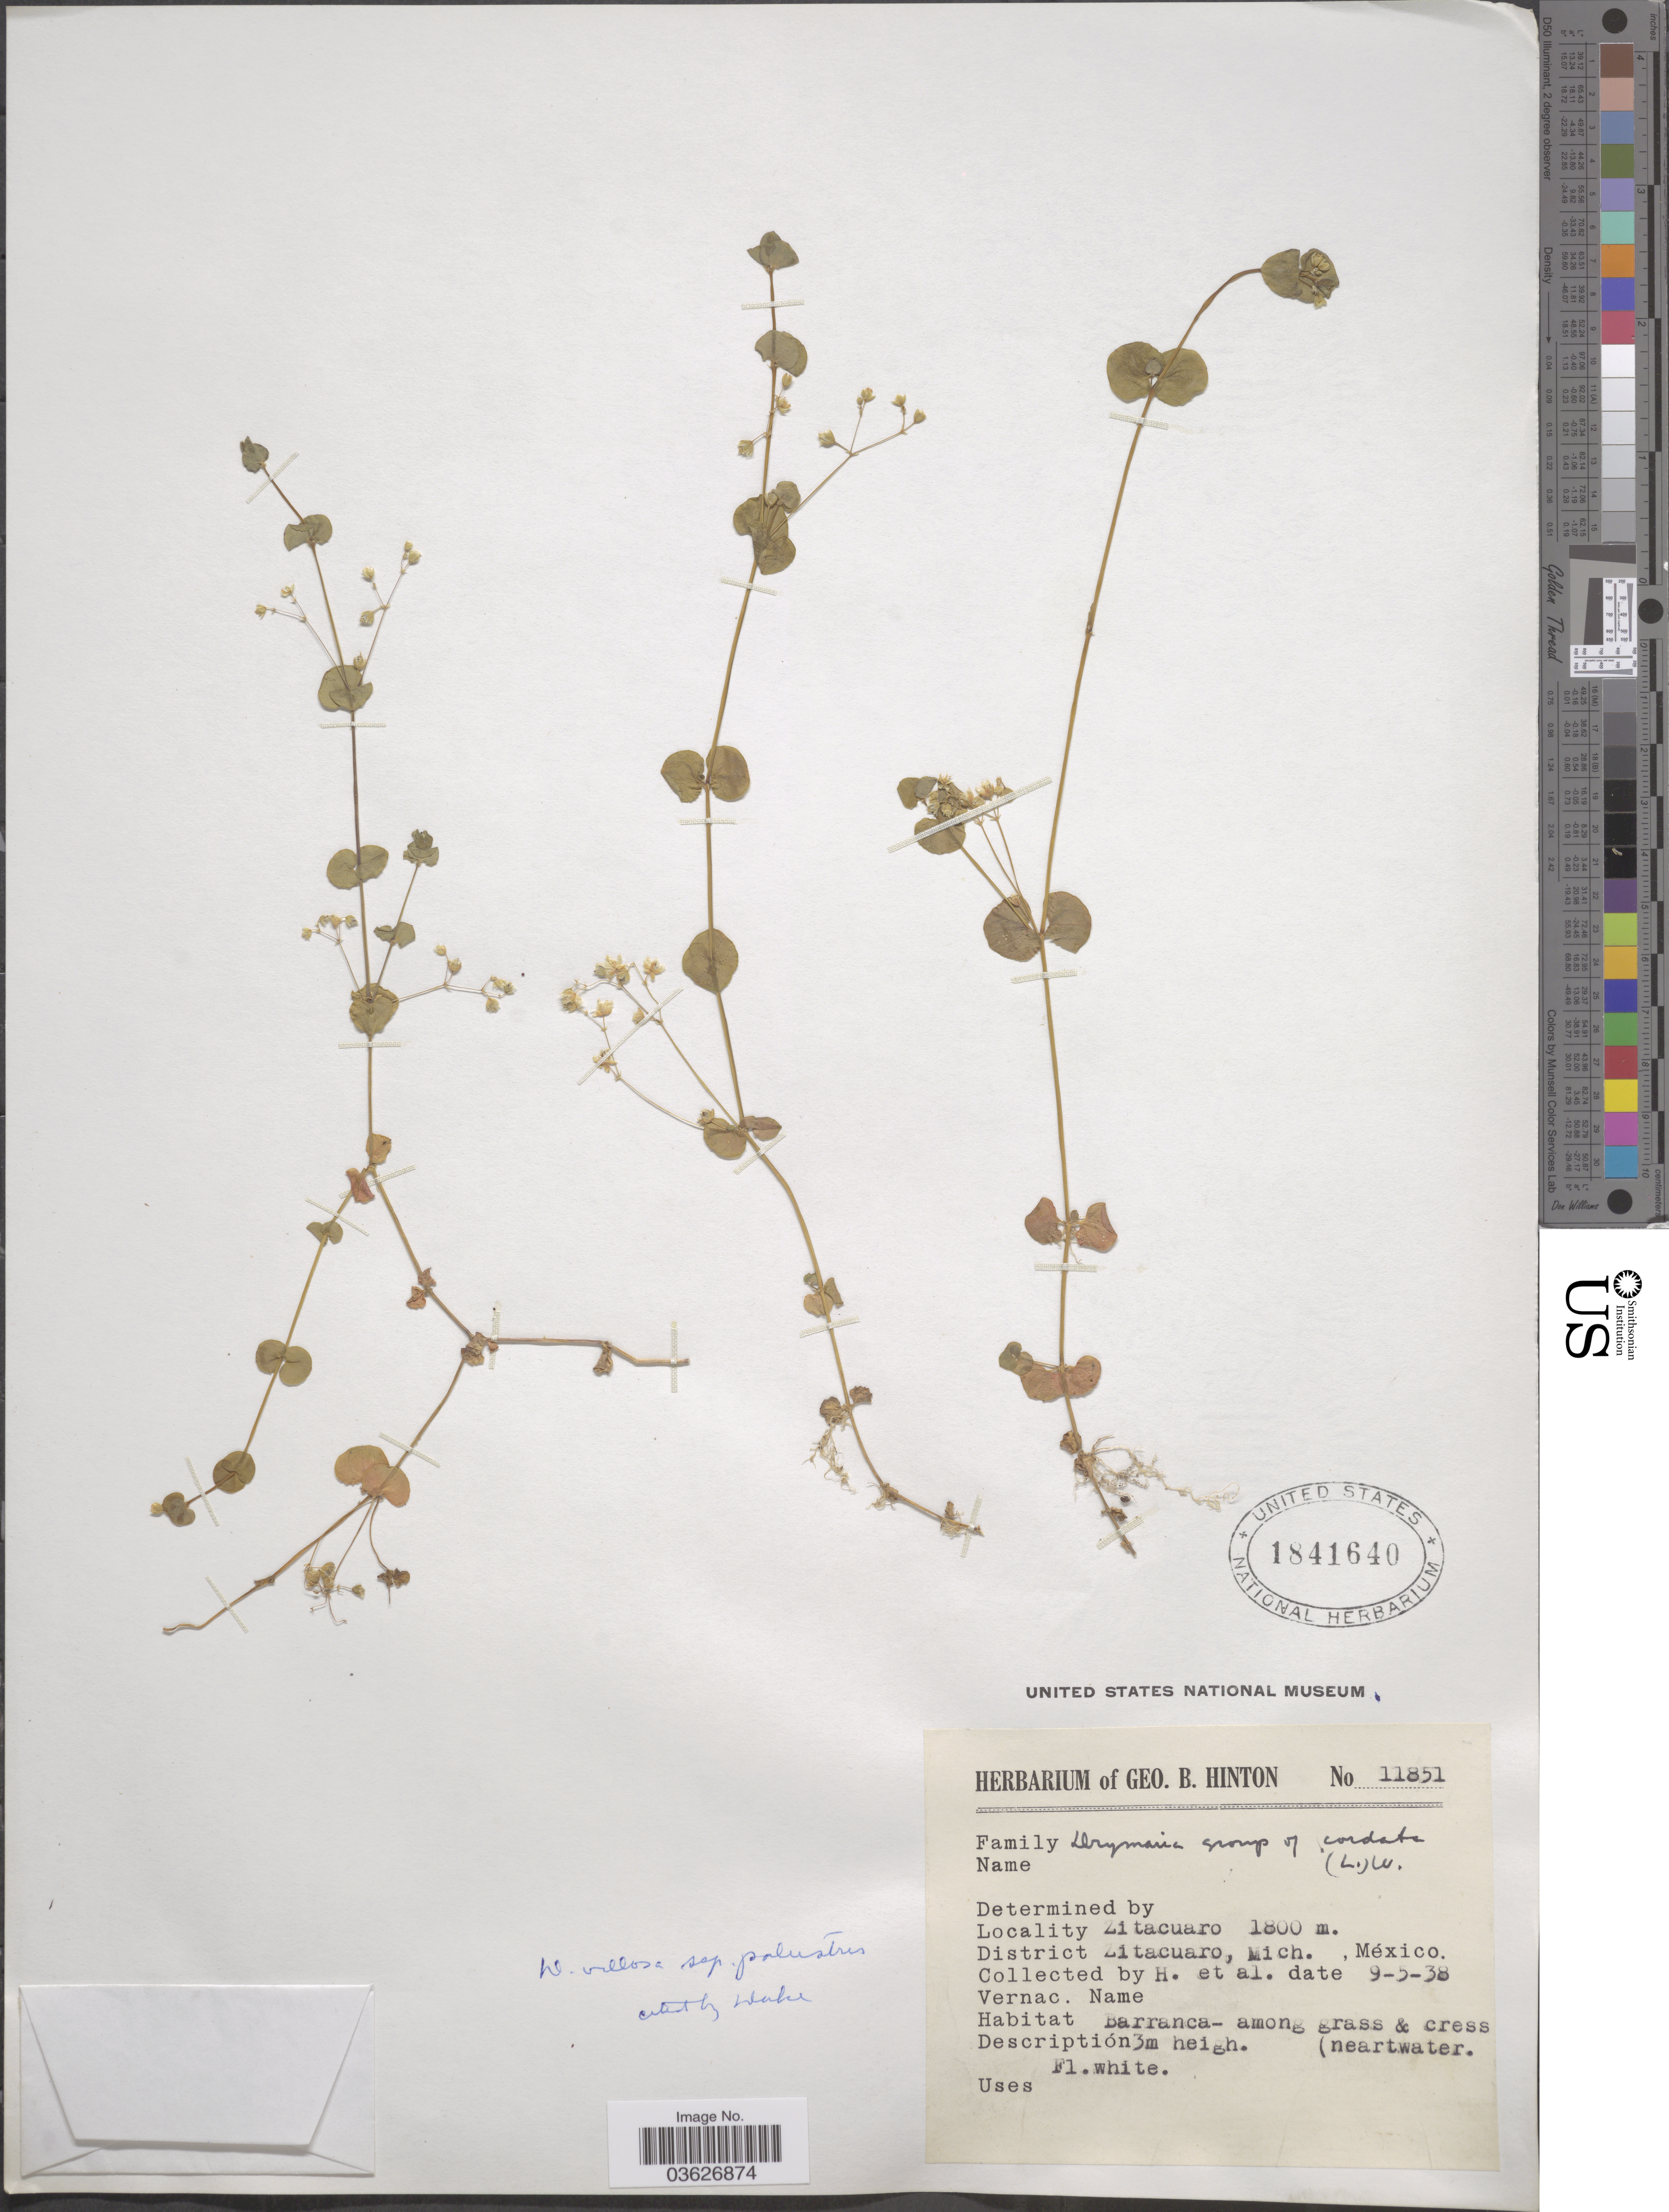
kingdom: Plantae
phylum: Tracheophyta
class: Magnoliopsida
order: Caryophyllales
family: Caryophyllaceae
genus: Drymaria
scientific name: Drymaria villosa subsp. palustris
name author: (Cham. & Schltdl.) J.A. Duke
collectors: G. B. Hinton & et al.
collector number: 11851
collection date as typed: Transcribed d/m/y: 5/9/38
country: Mexico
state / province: Michoacán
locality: Zitacuaro. District Zitacuaro, Mich.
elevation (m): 1800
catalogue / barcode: US 1841640